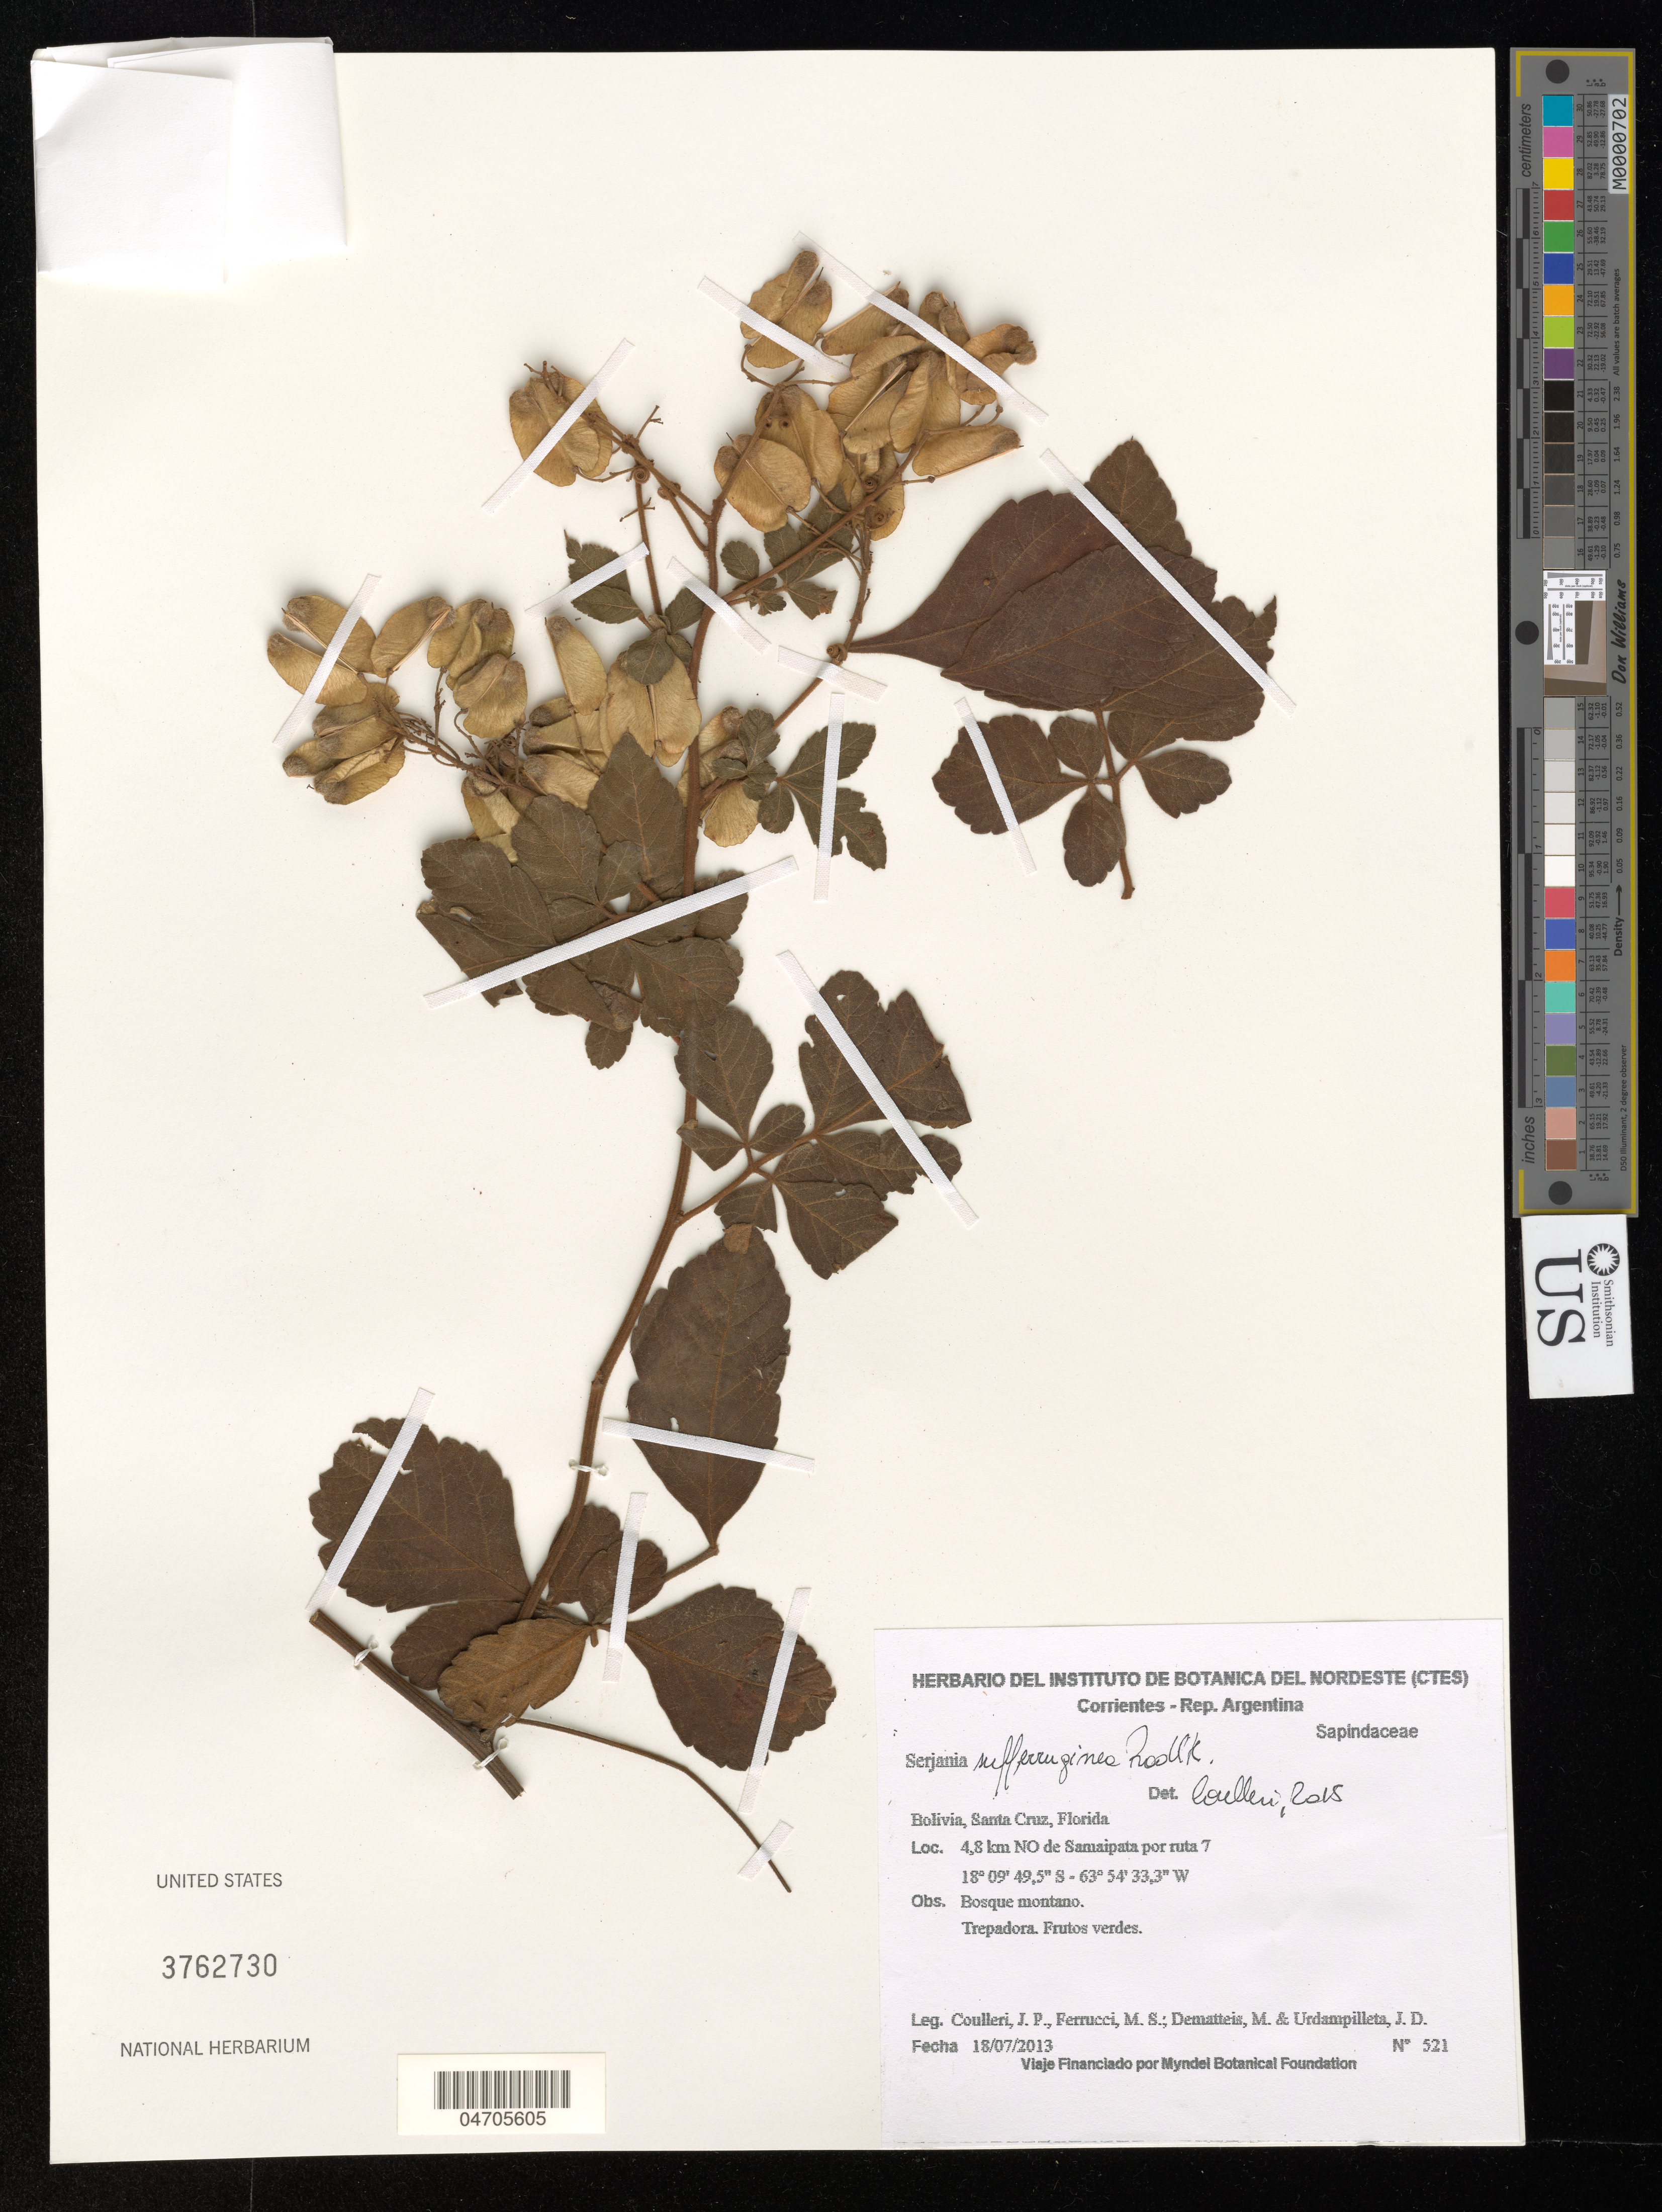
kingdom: Plantae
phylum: Tracheophyta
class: Magnoliopsida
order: Sapindales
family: Sapindaceae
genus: Serjania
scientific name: Serjania sufferruginea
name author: Radlk.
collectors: J. Coulleri, M. S. Ferrucci, M. Dematteis & J. Urdampilleta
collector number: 521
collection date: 2013-07-18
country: Bolivia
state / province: Santa Cruz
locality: Florida. 4,8 km NO de Samaipata por ruta 7.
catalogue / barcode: US 3762730